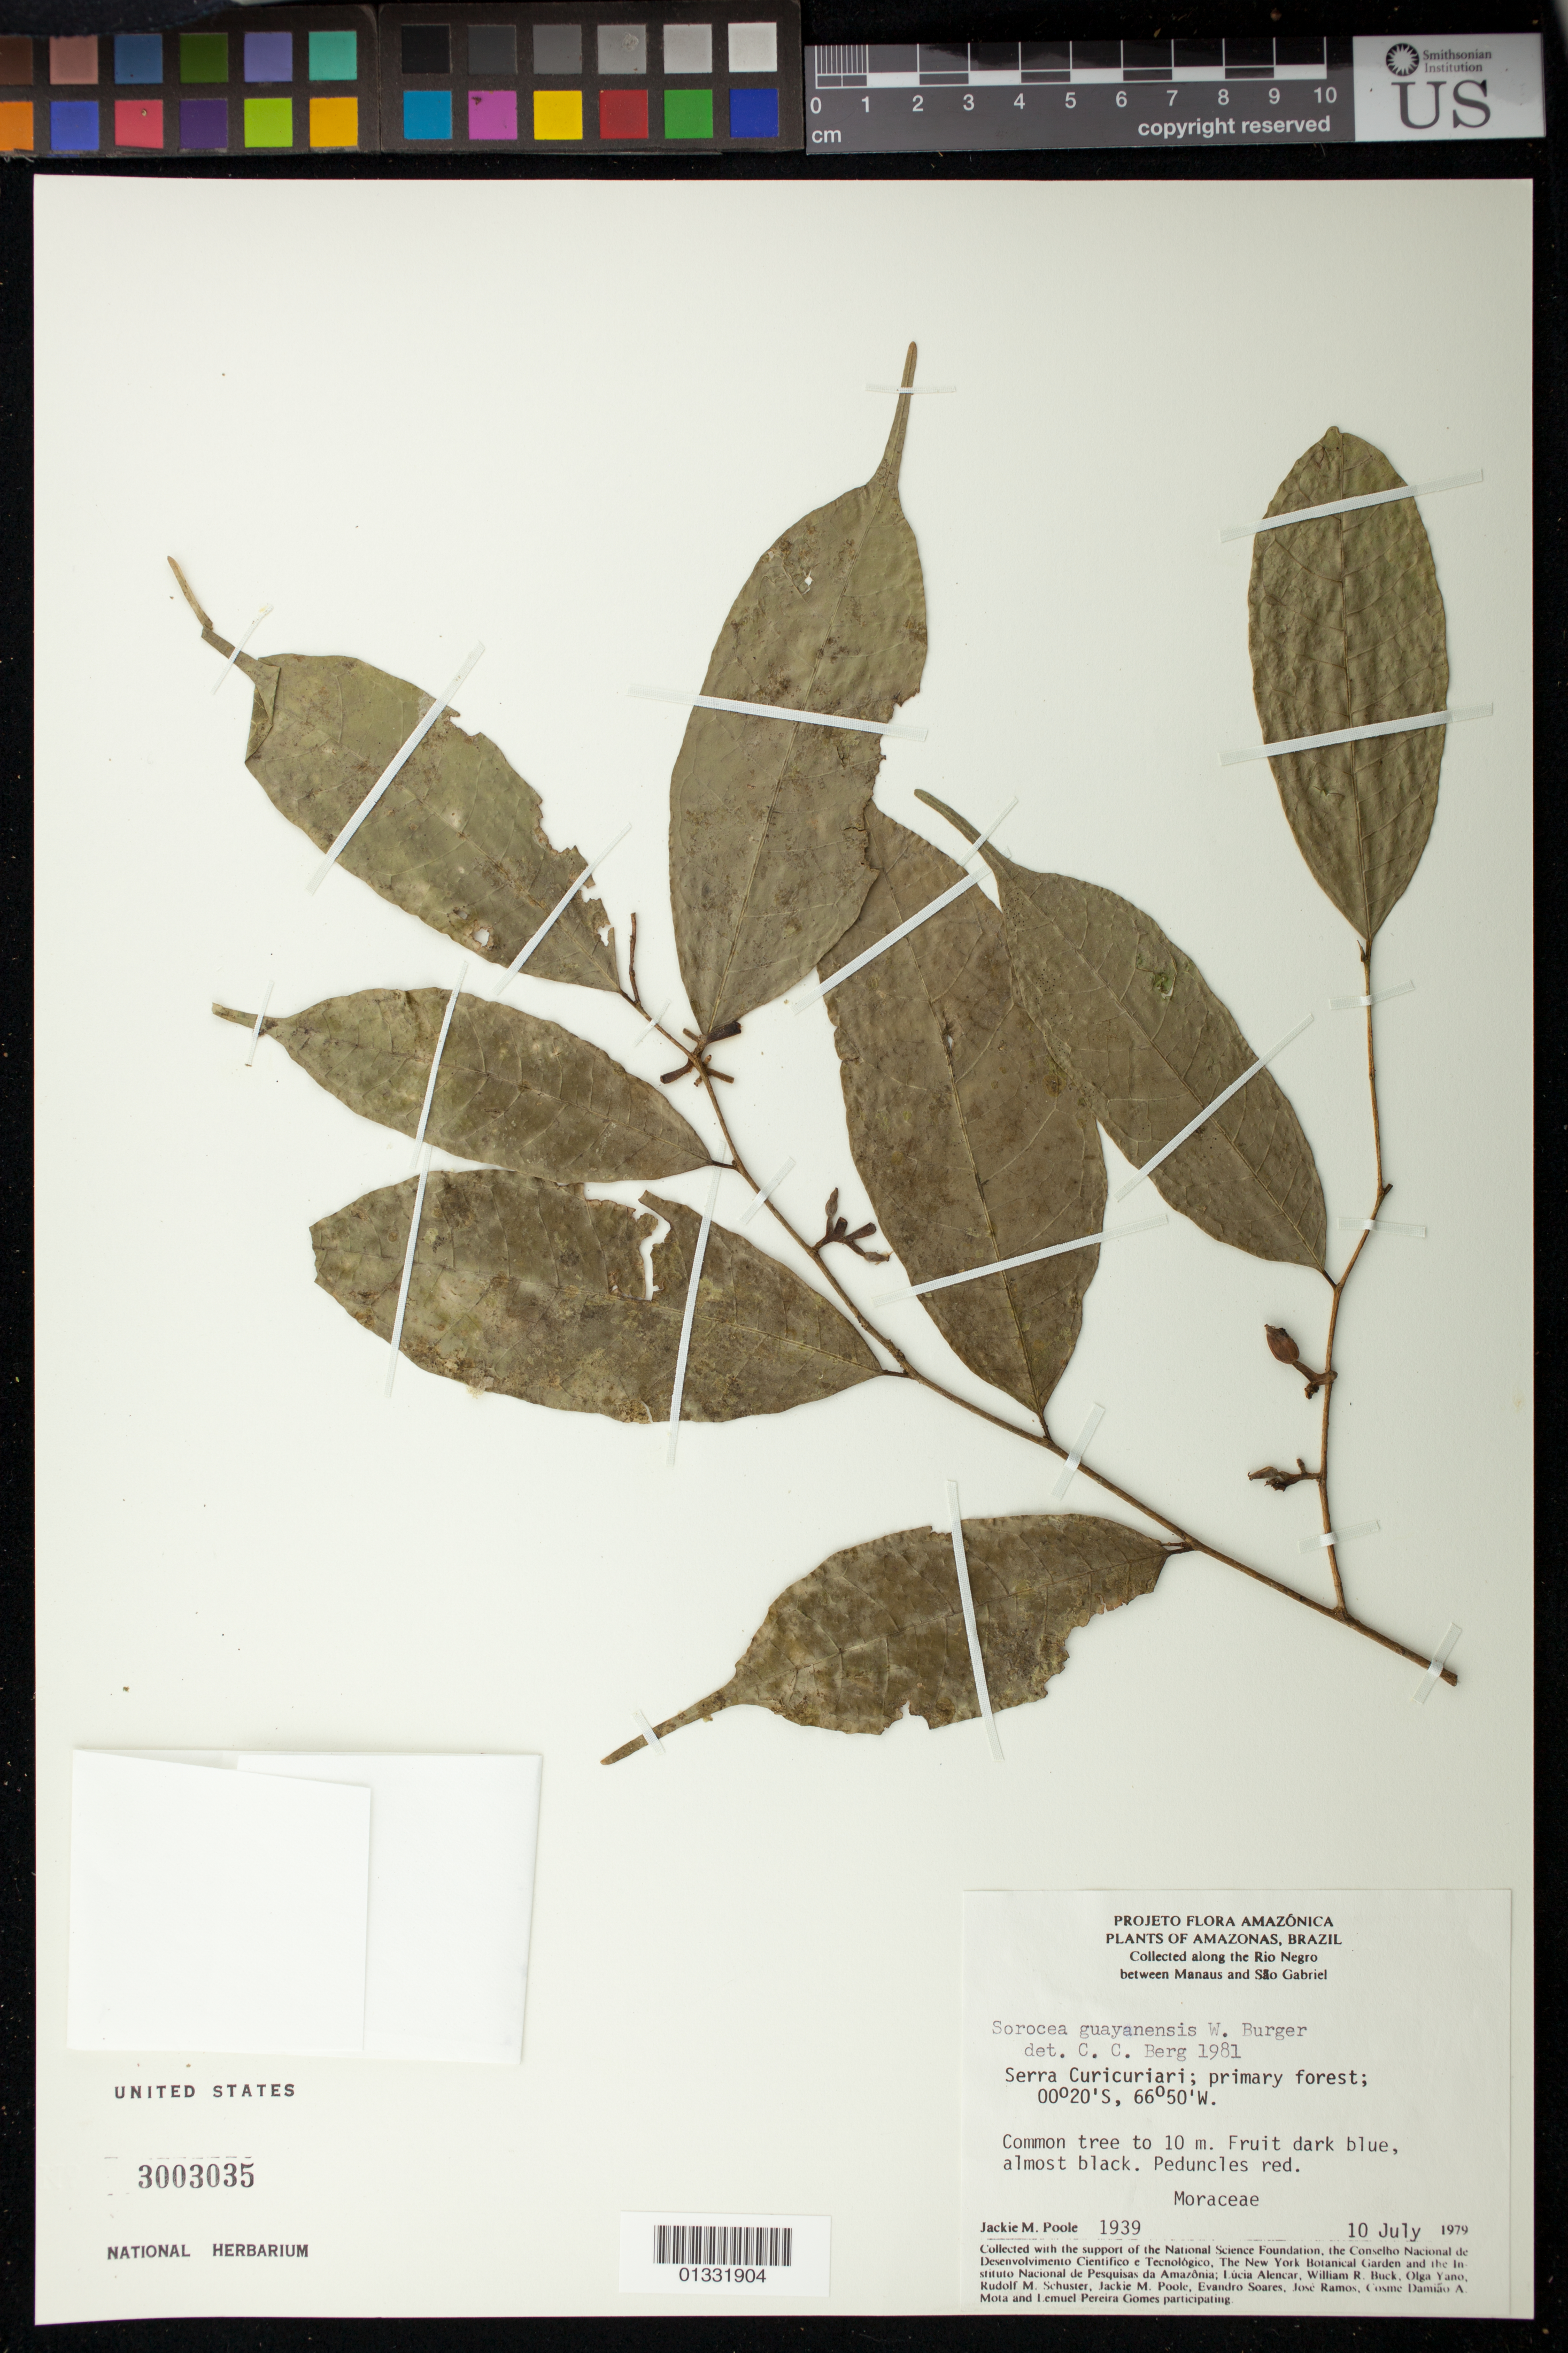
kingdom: Plantae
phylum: Tracheophyta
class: Magnoliopsida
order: Rosales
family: Moraceae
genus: Sorocea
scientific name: Sorocea guayanensis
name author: W.C. Burger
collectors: J. M. Poole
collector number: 1939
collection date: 1979-07-10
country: Brazil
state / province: Amazonas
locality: Serra Curicuriari. Between Manaus and São Gabriel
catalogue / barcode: US 3003035